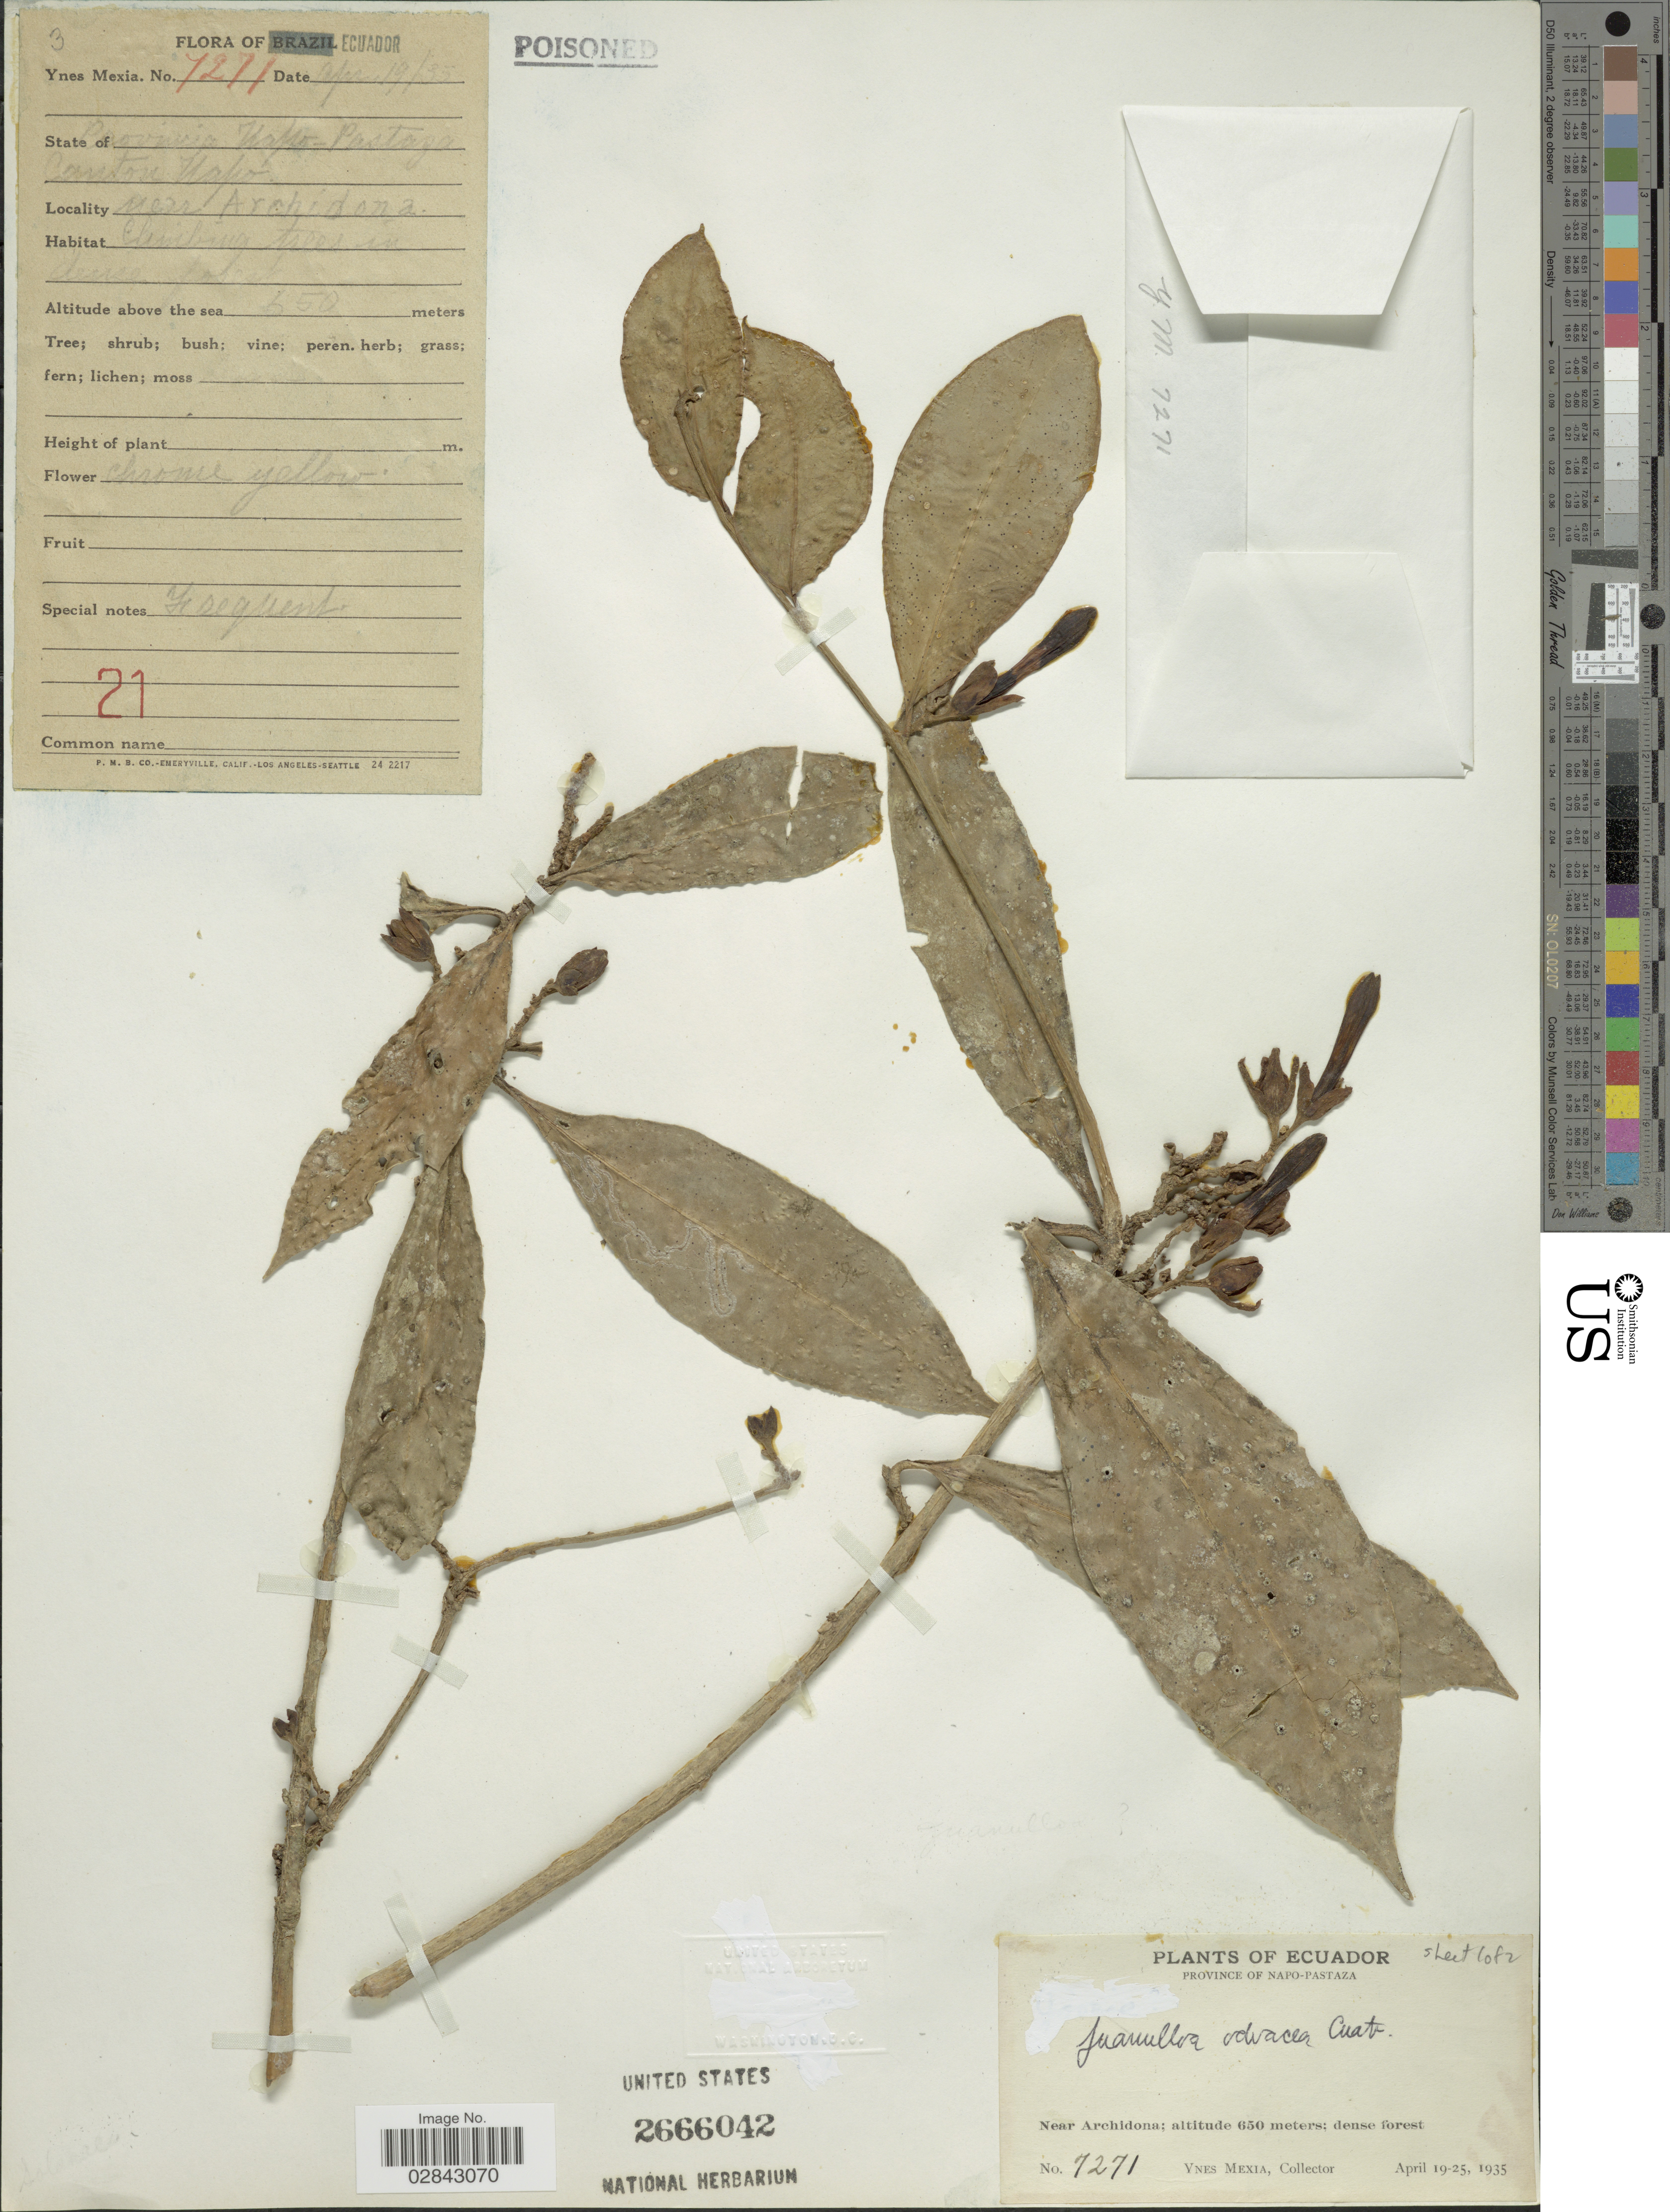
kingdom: Plantae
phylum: Tracheophyta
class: Magnoliopsida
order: Solanales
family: Solanaceae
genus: Juanulloa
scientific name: Juanulloa ochracea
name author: Cuatrec.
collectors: Y. Mexia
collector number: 7271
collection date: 1935-04-19/1935-04-25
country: Ecuador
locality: Province of Napo-Pastaza. Near Archidona. Canton Napo.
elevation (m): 650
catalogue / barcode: US 2666042